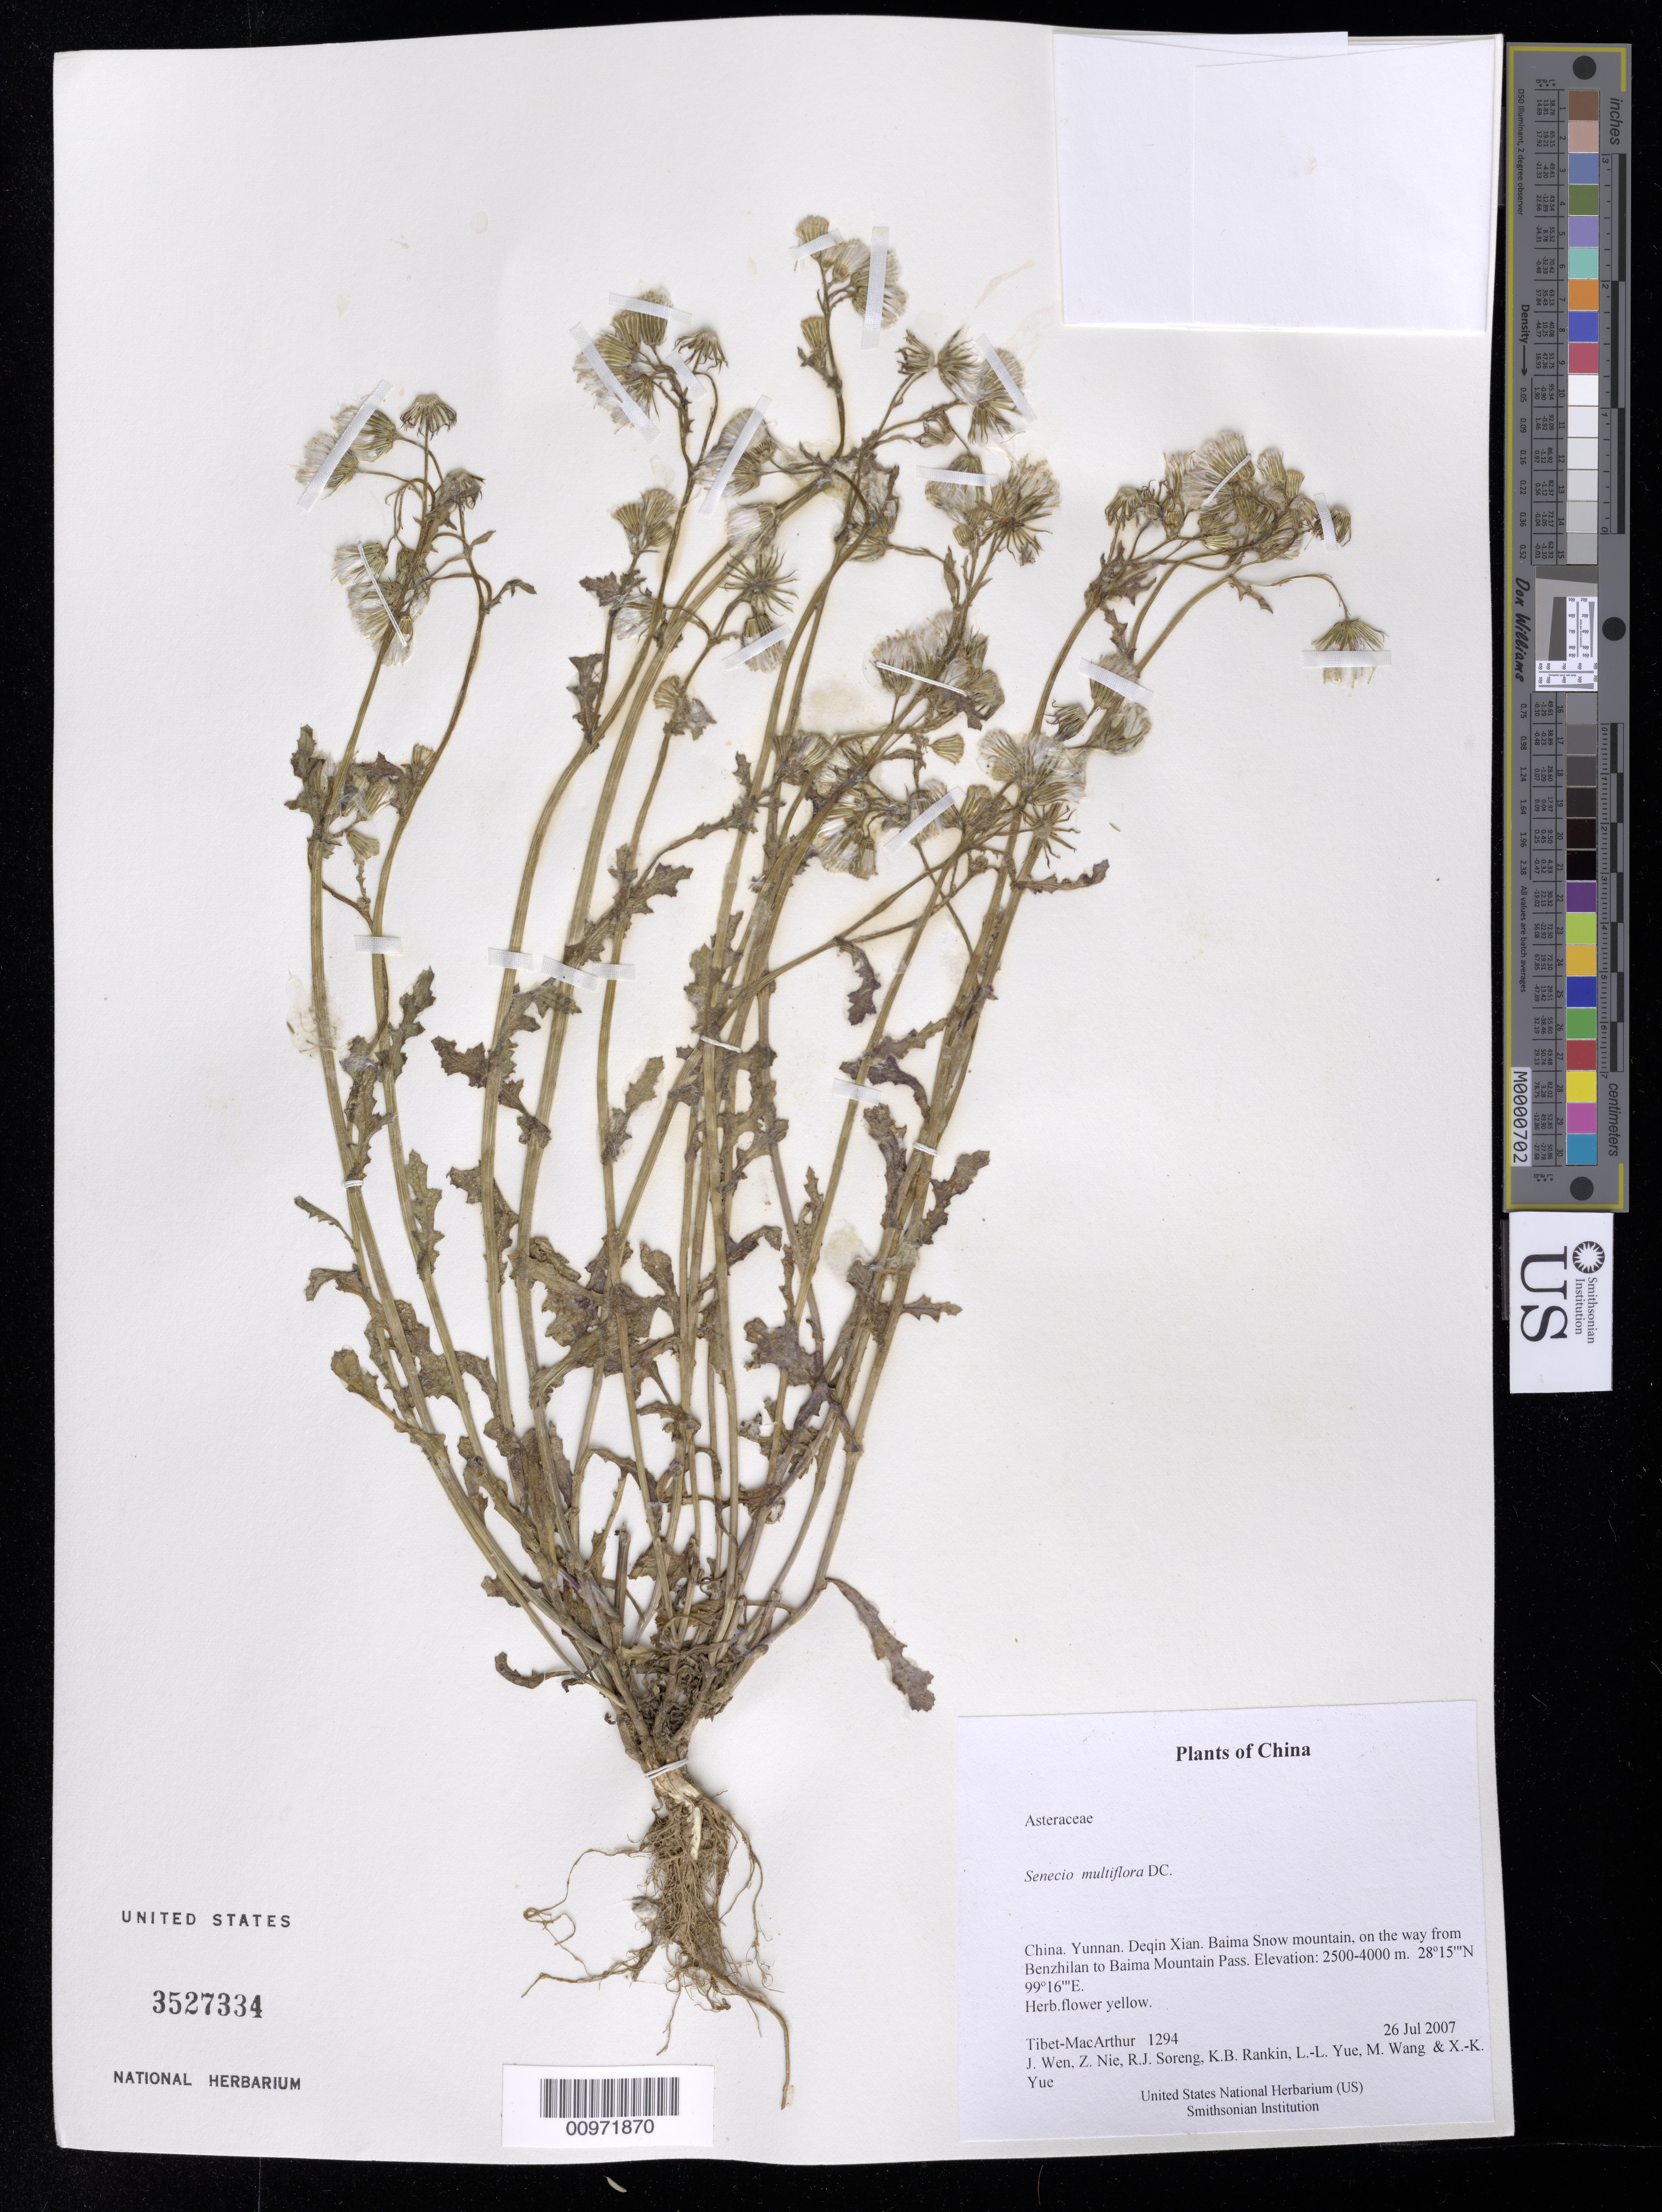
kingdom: Plantae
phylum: Tracheophyta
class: Magnoliopsida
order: Asterales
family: Asteraceae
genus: Senecio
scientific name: Senecio multiflora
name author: DC.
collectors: Tibet-MacArthur, J. Wen, Z. Nie, R. J. Soreng, K. Rankin, L. Yue, M. Wang & X. Yue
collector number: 1294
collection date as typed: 26 Jul 2007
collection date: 2007-07-26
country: China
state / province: Yunnan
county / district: Deqin Xian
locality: Baima Snow mountain, on the way from Benzhilan to Baima Mountain Pass.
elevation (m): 2500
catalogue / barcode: US 3527334